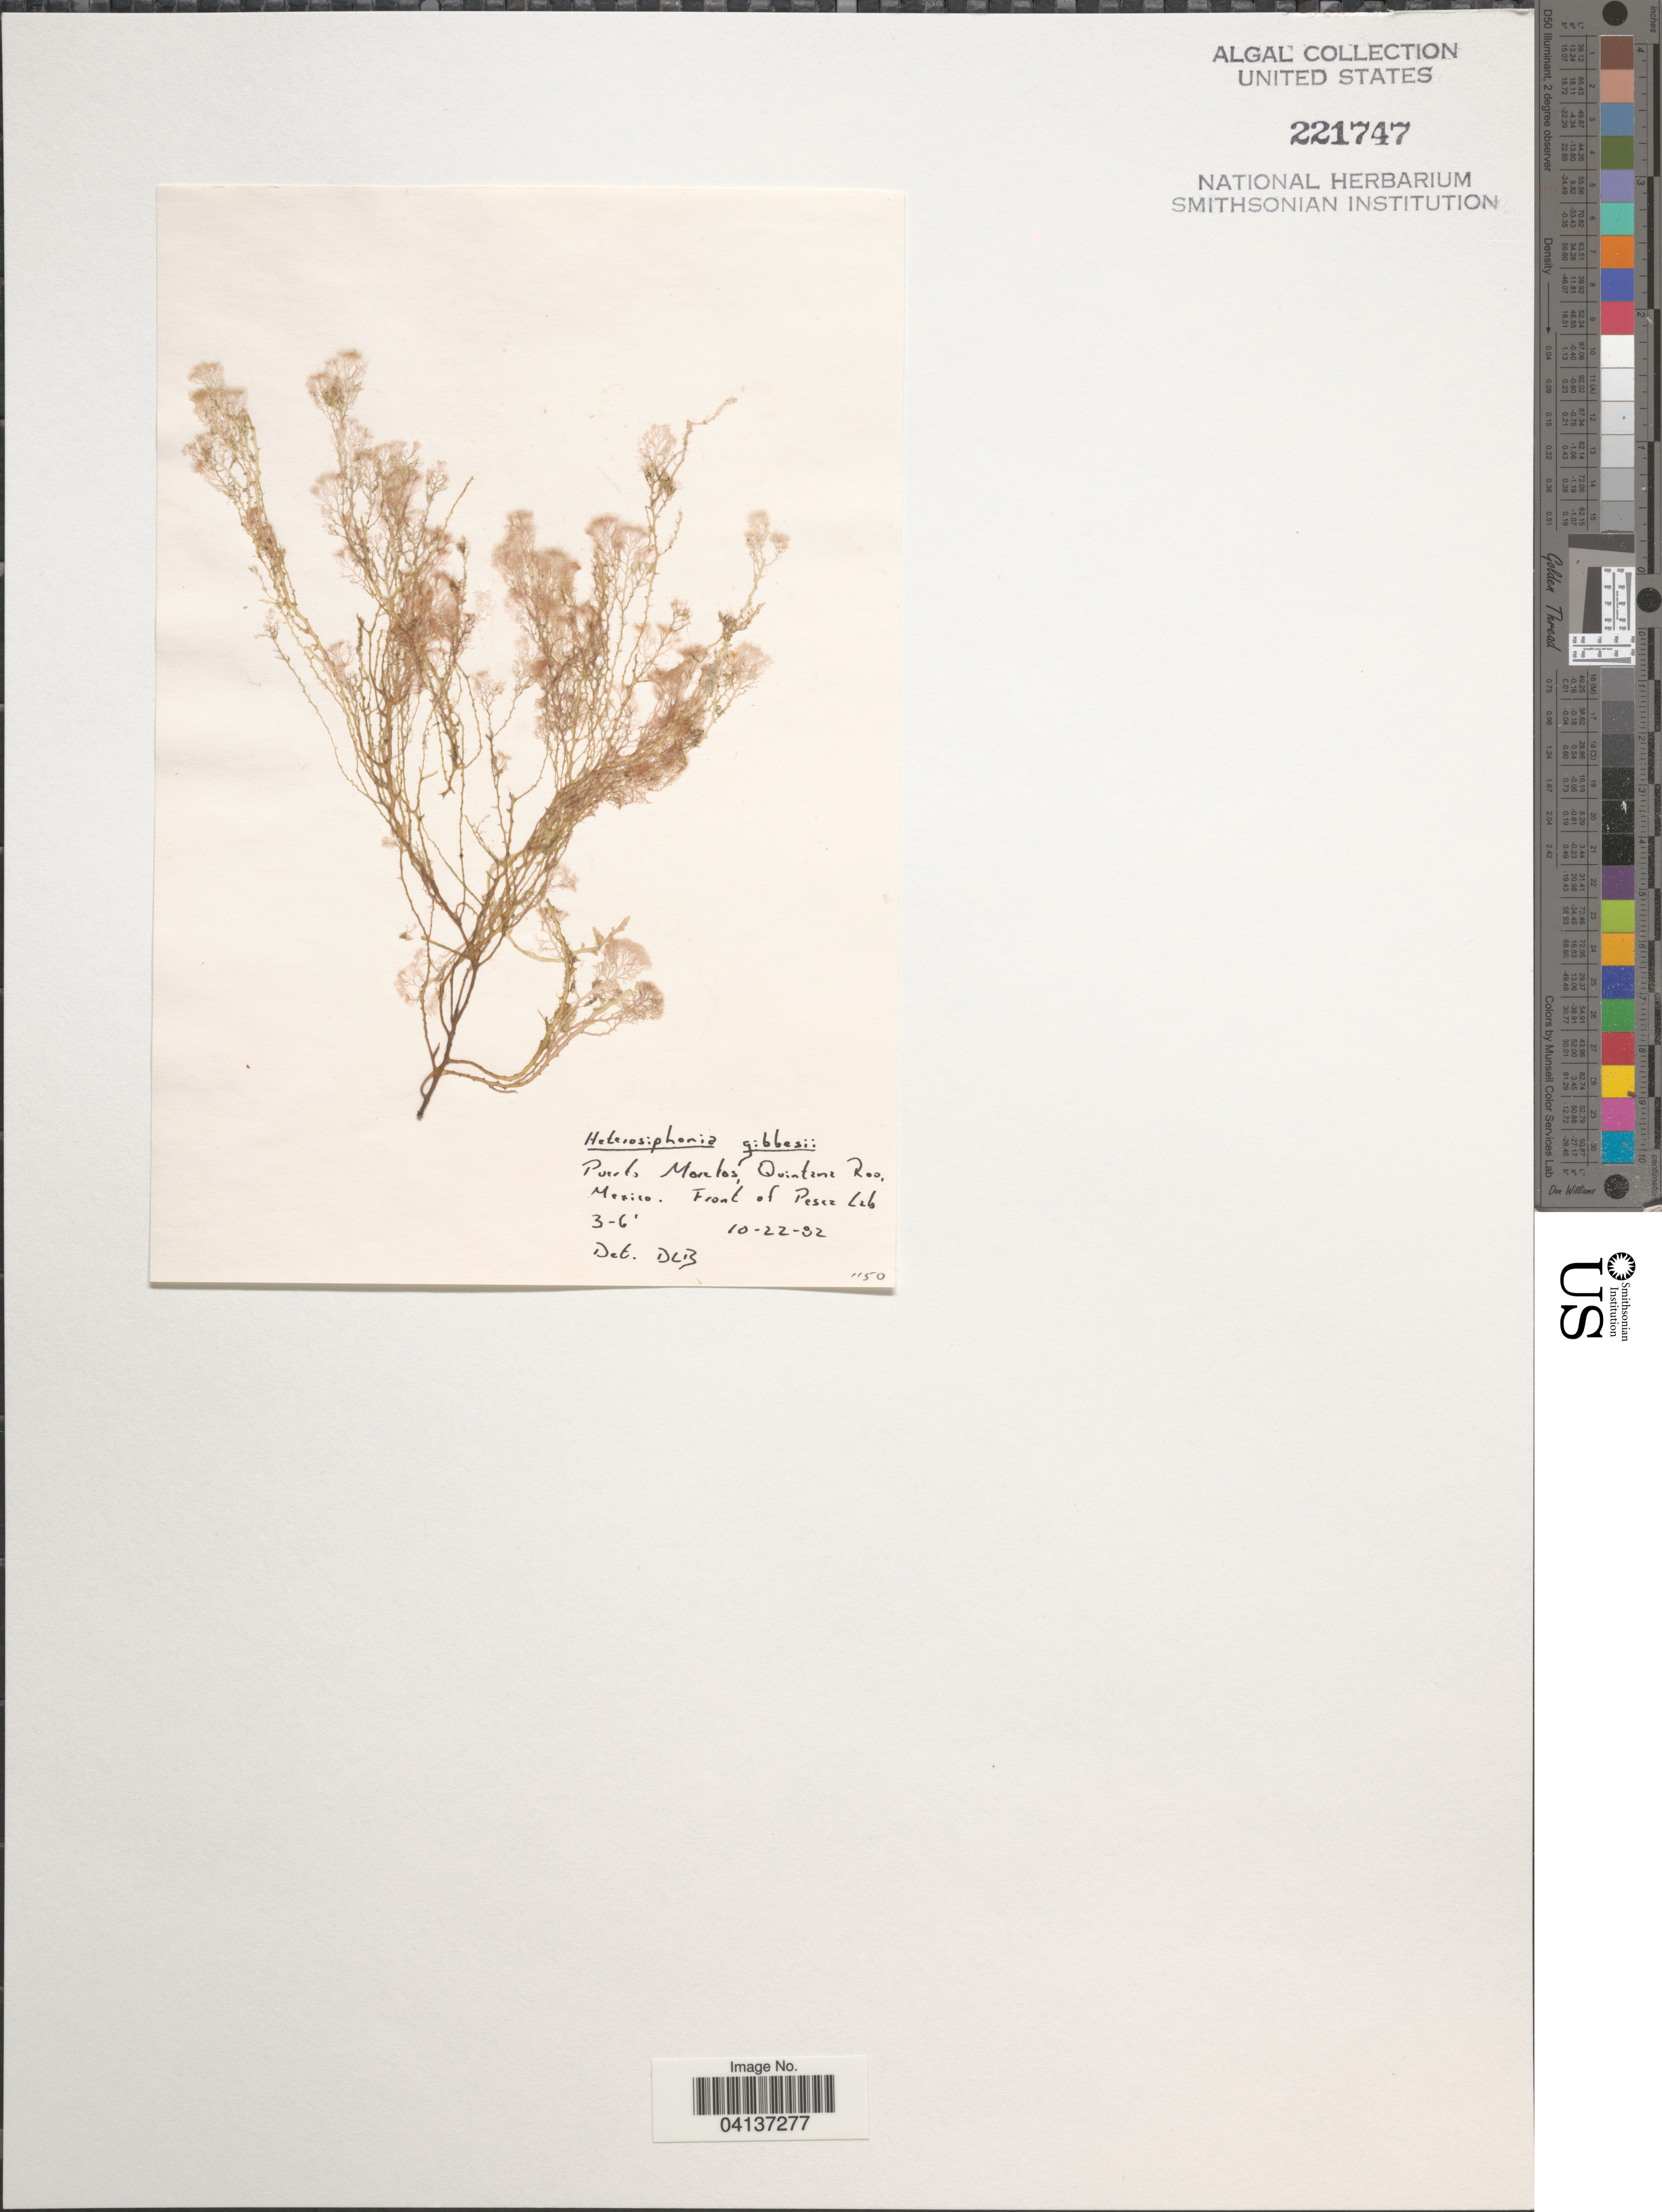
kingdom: Plantae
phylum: Rhodophyta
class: Florideophyceae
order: Ceramiales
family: Dasyaceae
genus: Heterosiphonia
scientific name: Heterosiphonia gibbesii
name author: (Harv.)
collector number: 1150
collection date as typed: Transcribed d/m/y: 22/10/82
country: Mexico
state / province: Quintana Roo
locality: Puerta Morelos. Front of Pesca Lab [interpreted].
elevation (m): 1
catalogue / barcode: US 221747